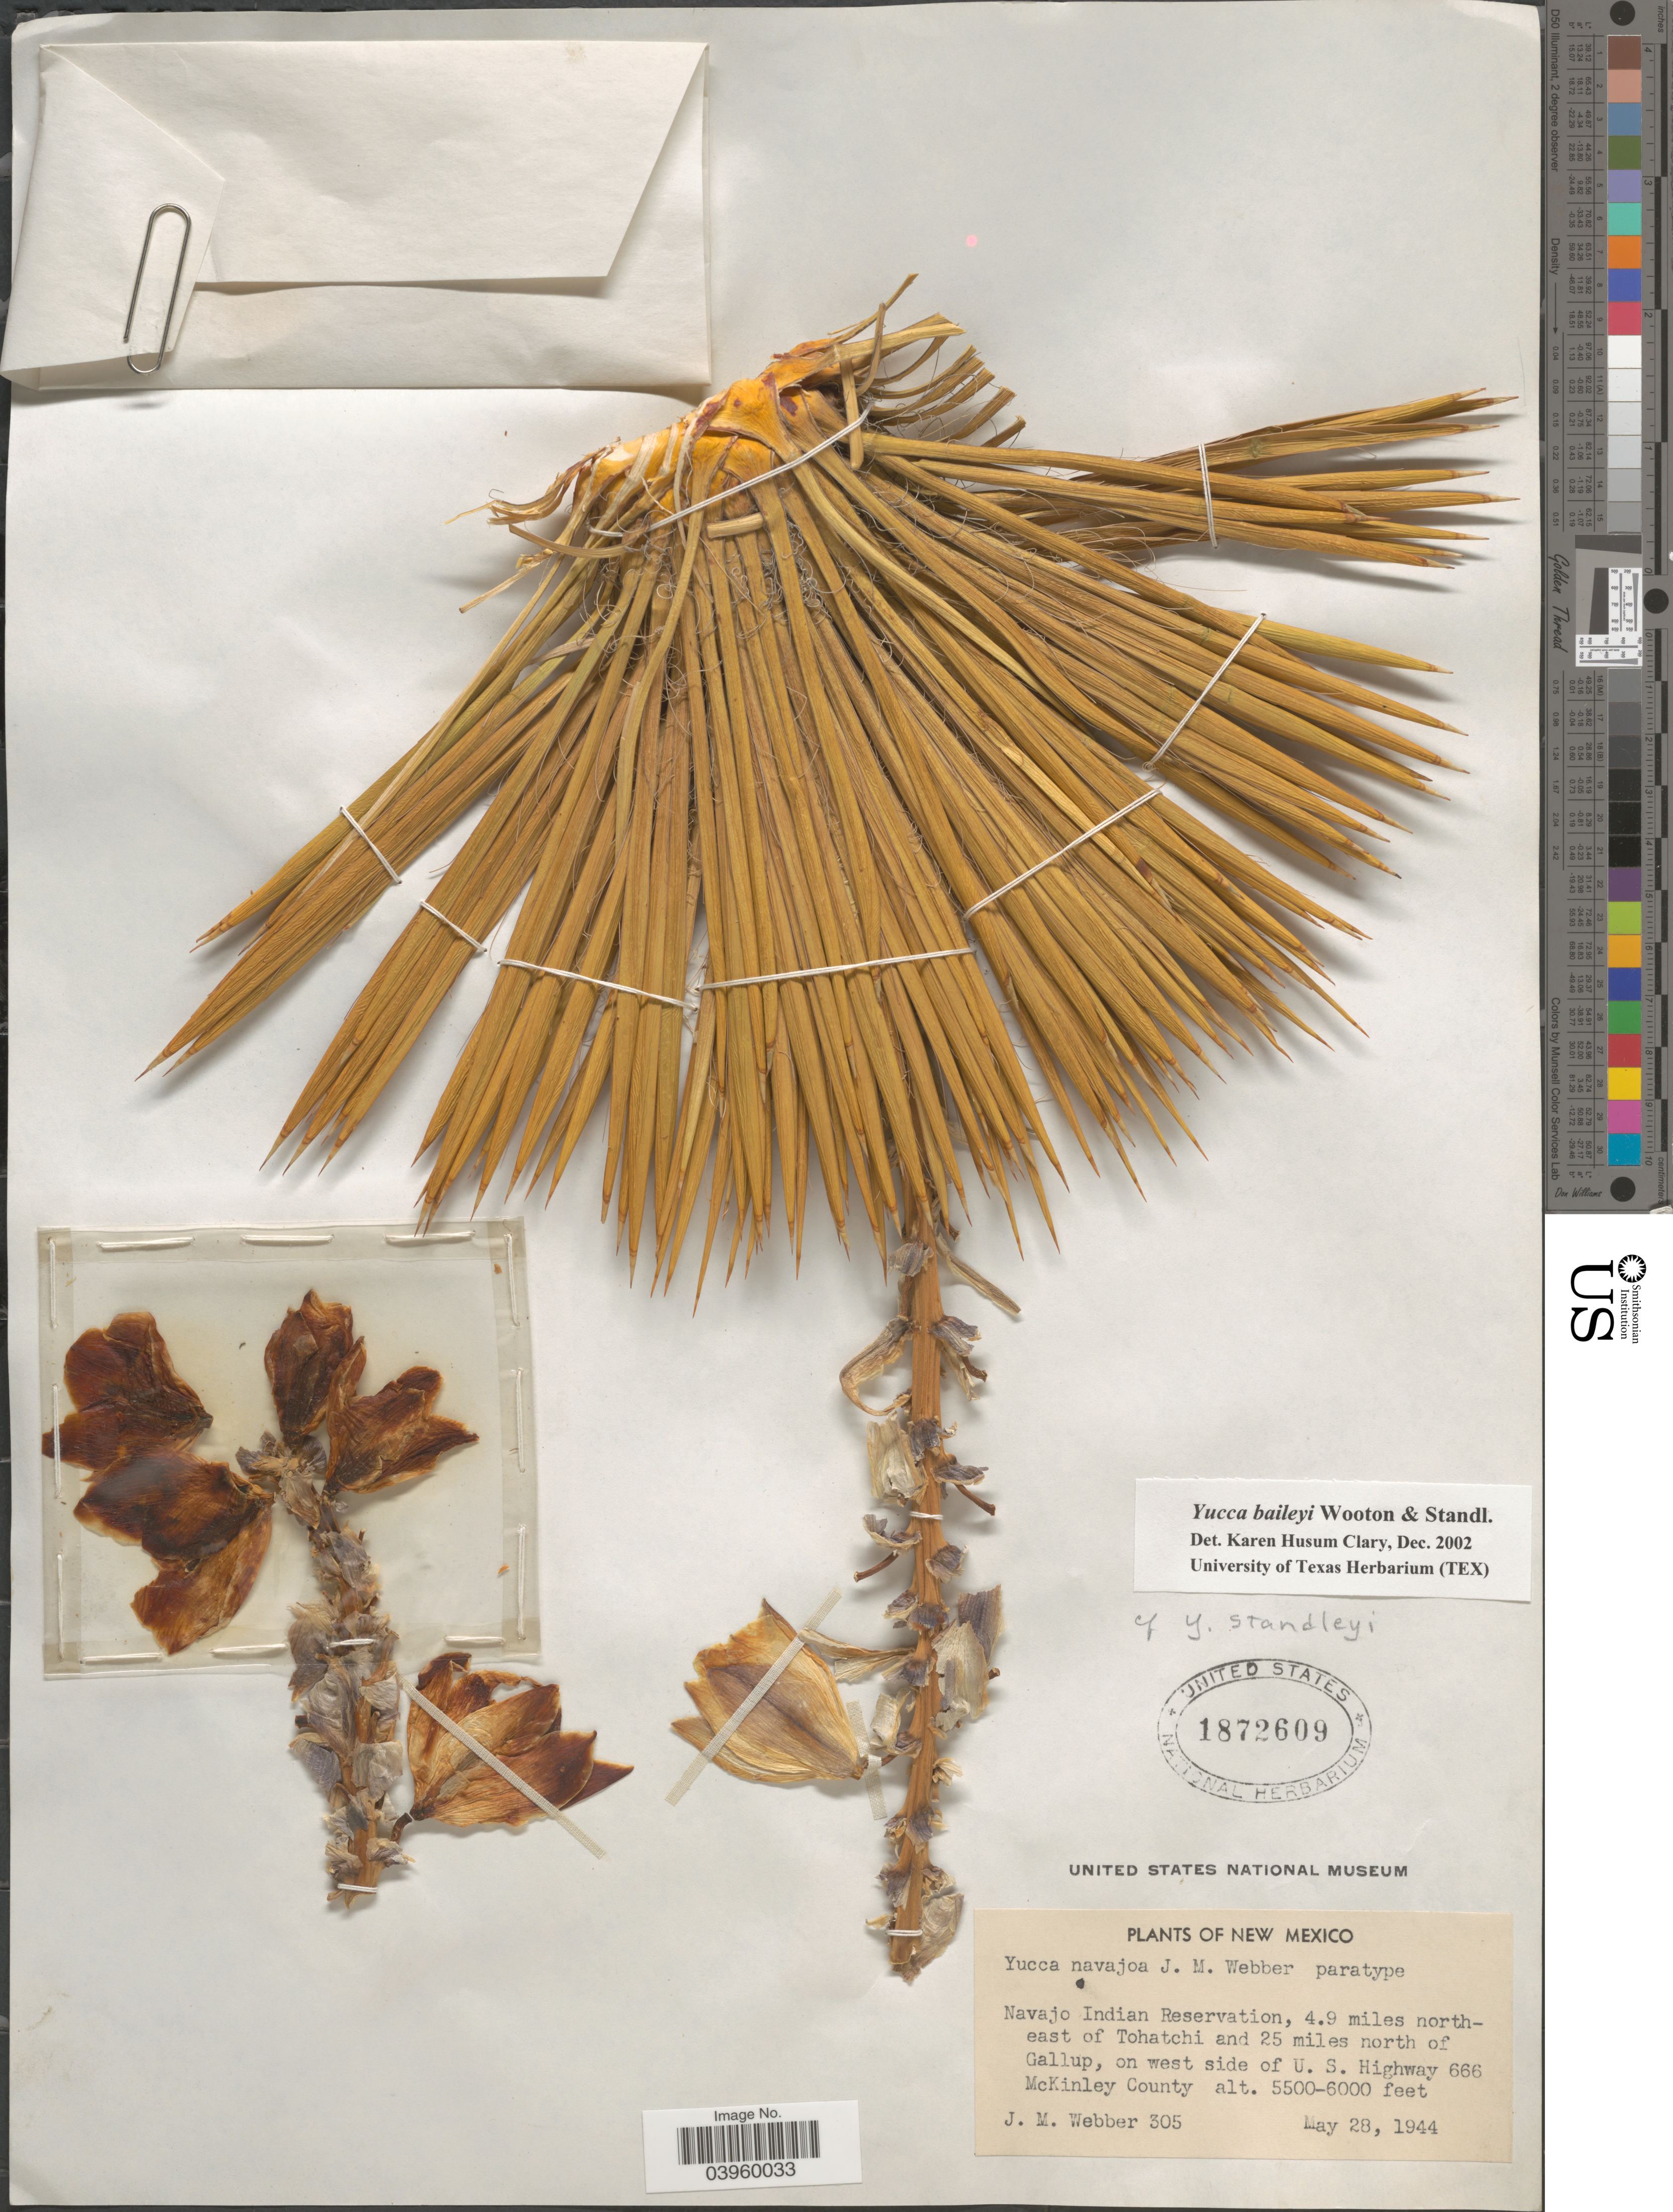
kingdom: Plantae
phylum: Tracheophyta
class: Liliopsida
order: Asparagales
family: Asparagaceae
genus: Yucca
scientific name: Yucca baileyi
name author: Wooton & Standl.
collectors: J. M. Webber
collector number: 305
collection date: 1944-05-28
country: United States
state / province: New Mexico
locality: Navajo Indian Reservation, 4.9 miles northeast of Tohatchi and 25 miles north of Gallup, on west side of U.S. Highway 666 McKinley County.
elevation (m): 1676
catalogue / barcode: US 1872609